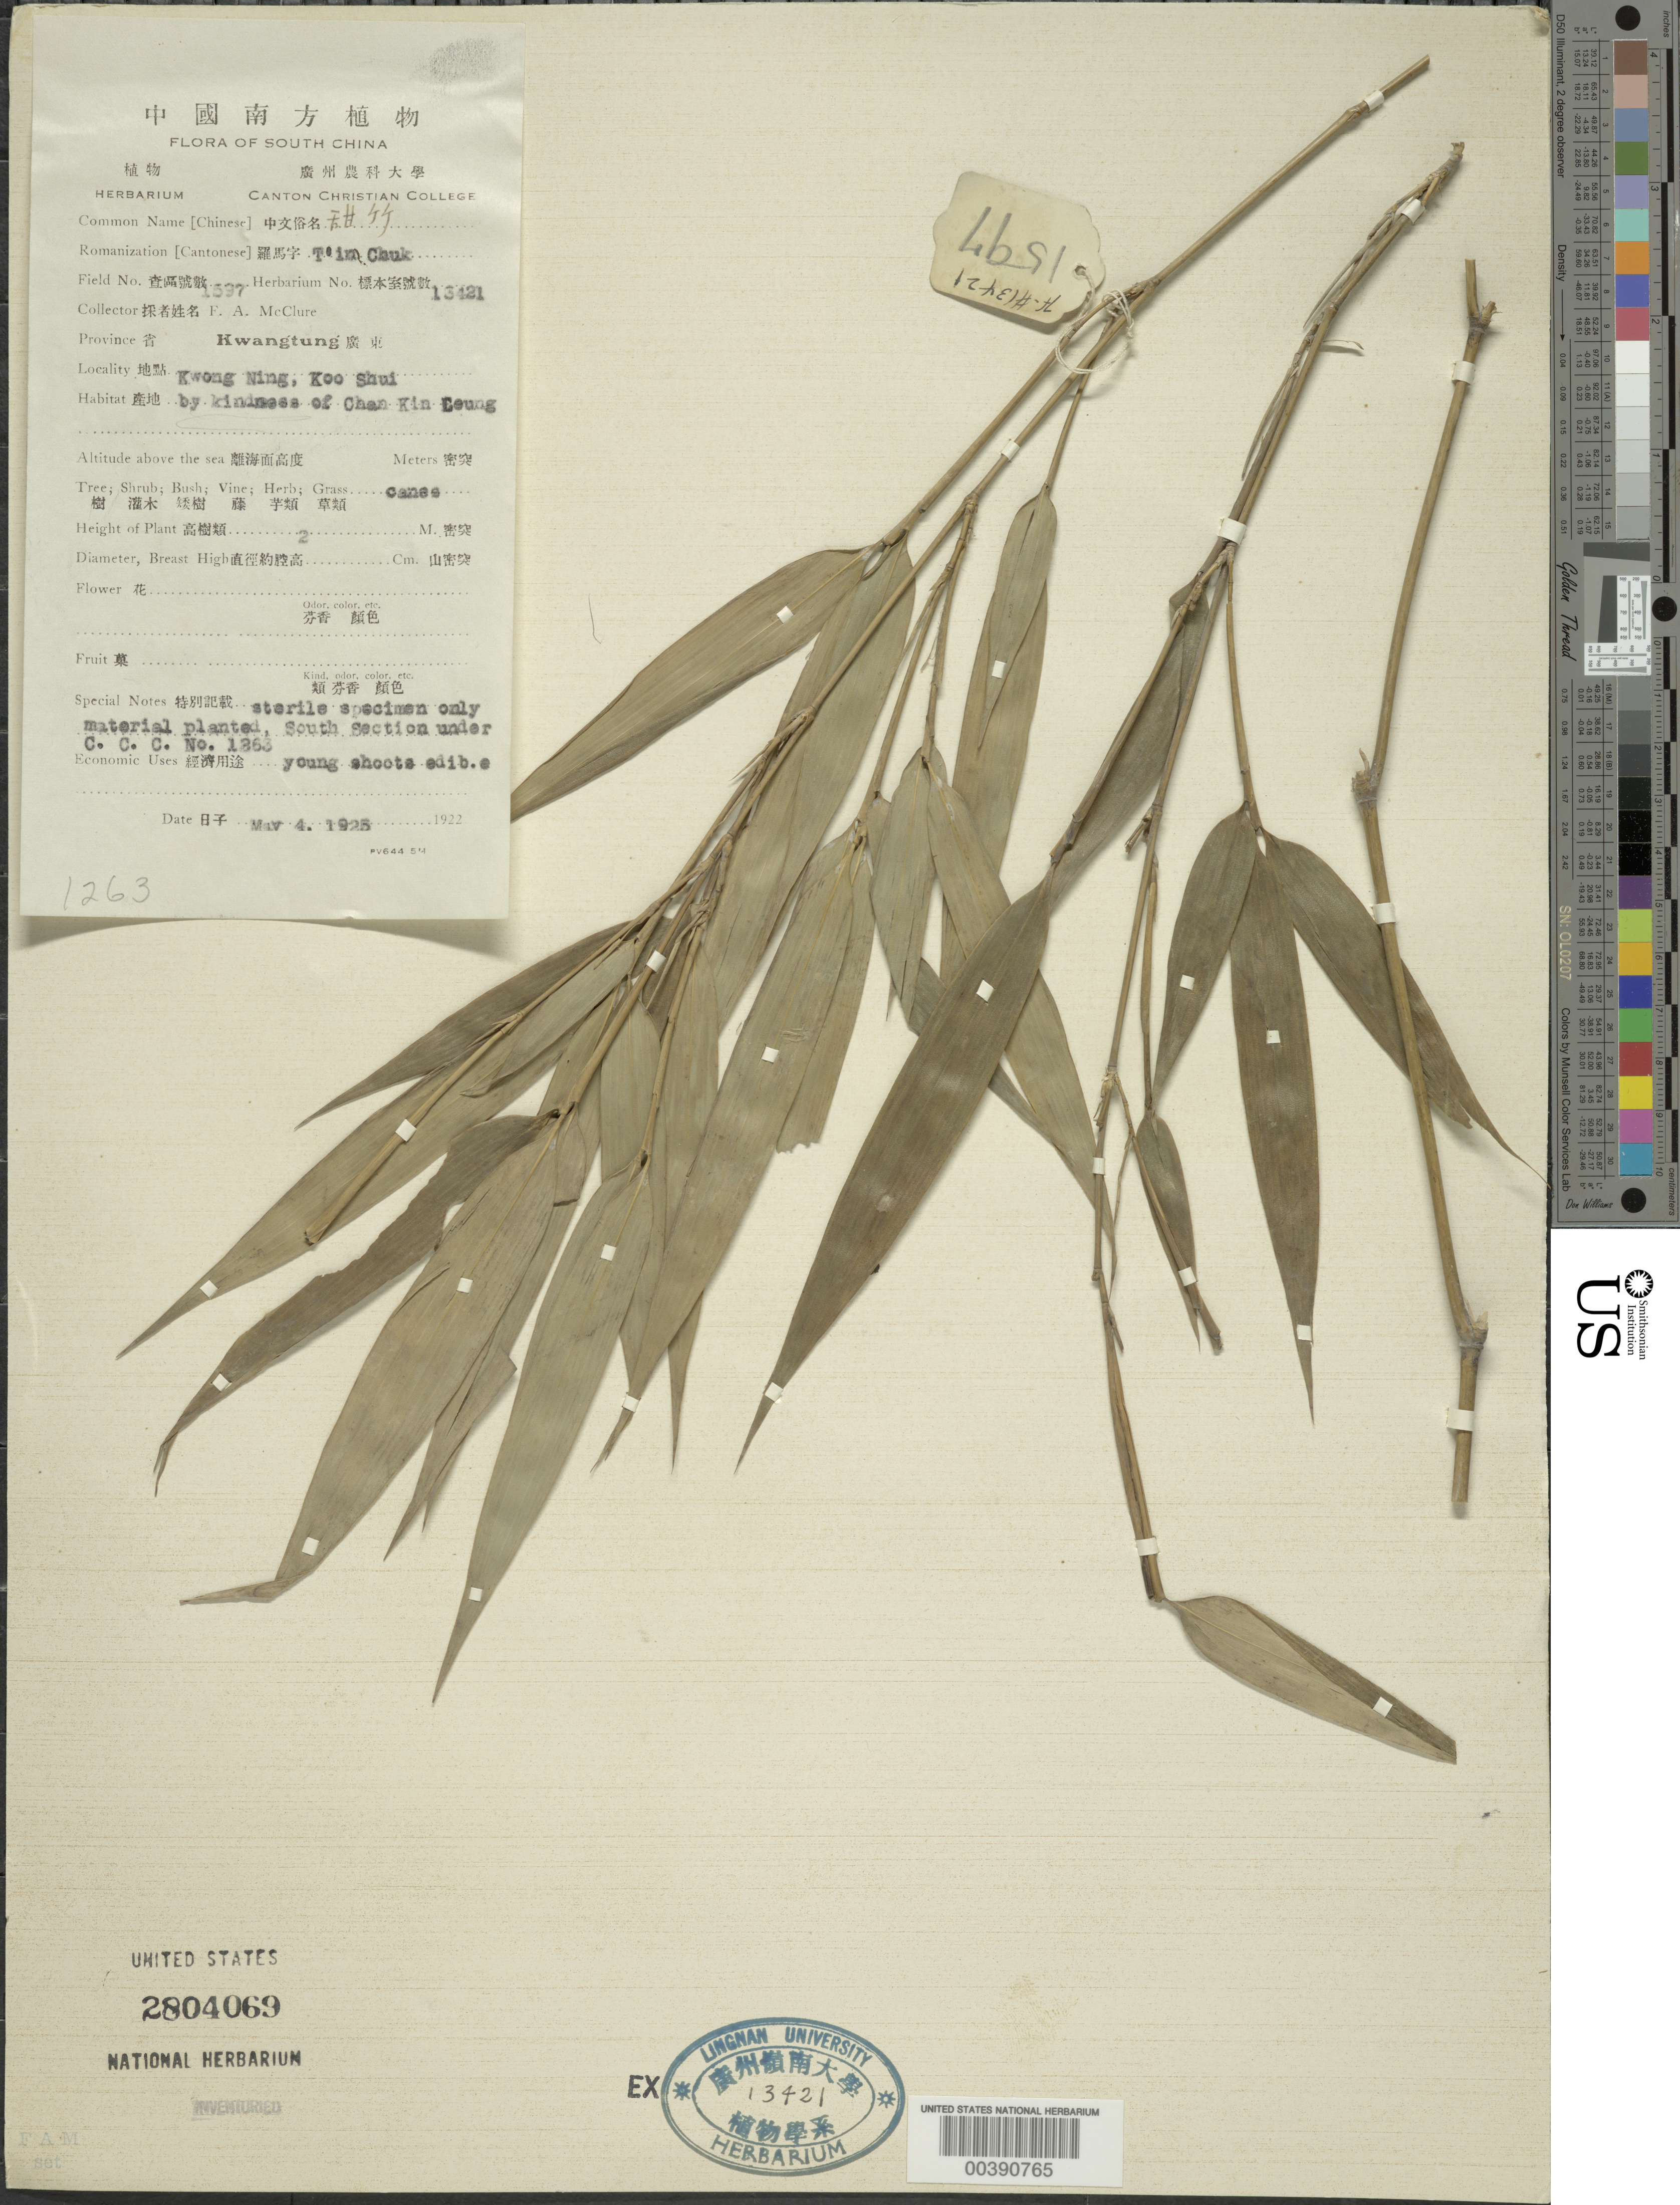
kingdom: Plantae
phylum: Tracheophyta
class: Liliopsida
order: Poales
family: Poaceae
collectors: F. A. McClure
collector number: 1597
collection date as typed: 04 May 1925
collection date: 1925-05-04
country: China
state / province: Guangdong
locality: Kwong ning, koo shui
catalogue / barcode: US 2804069